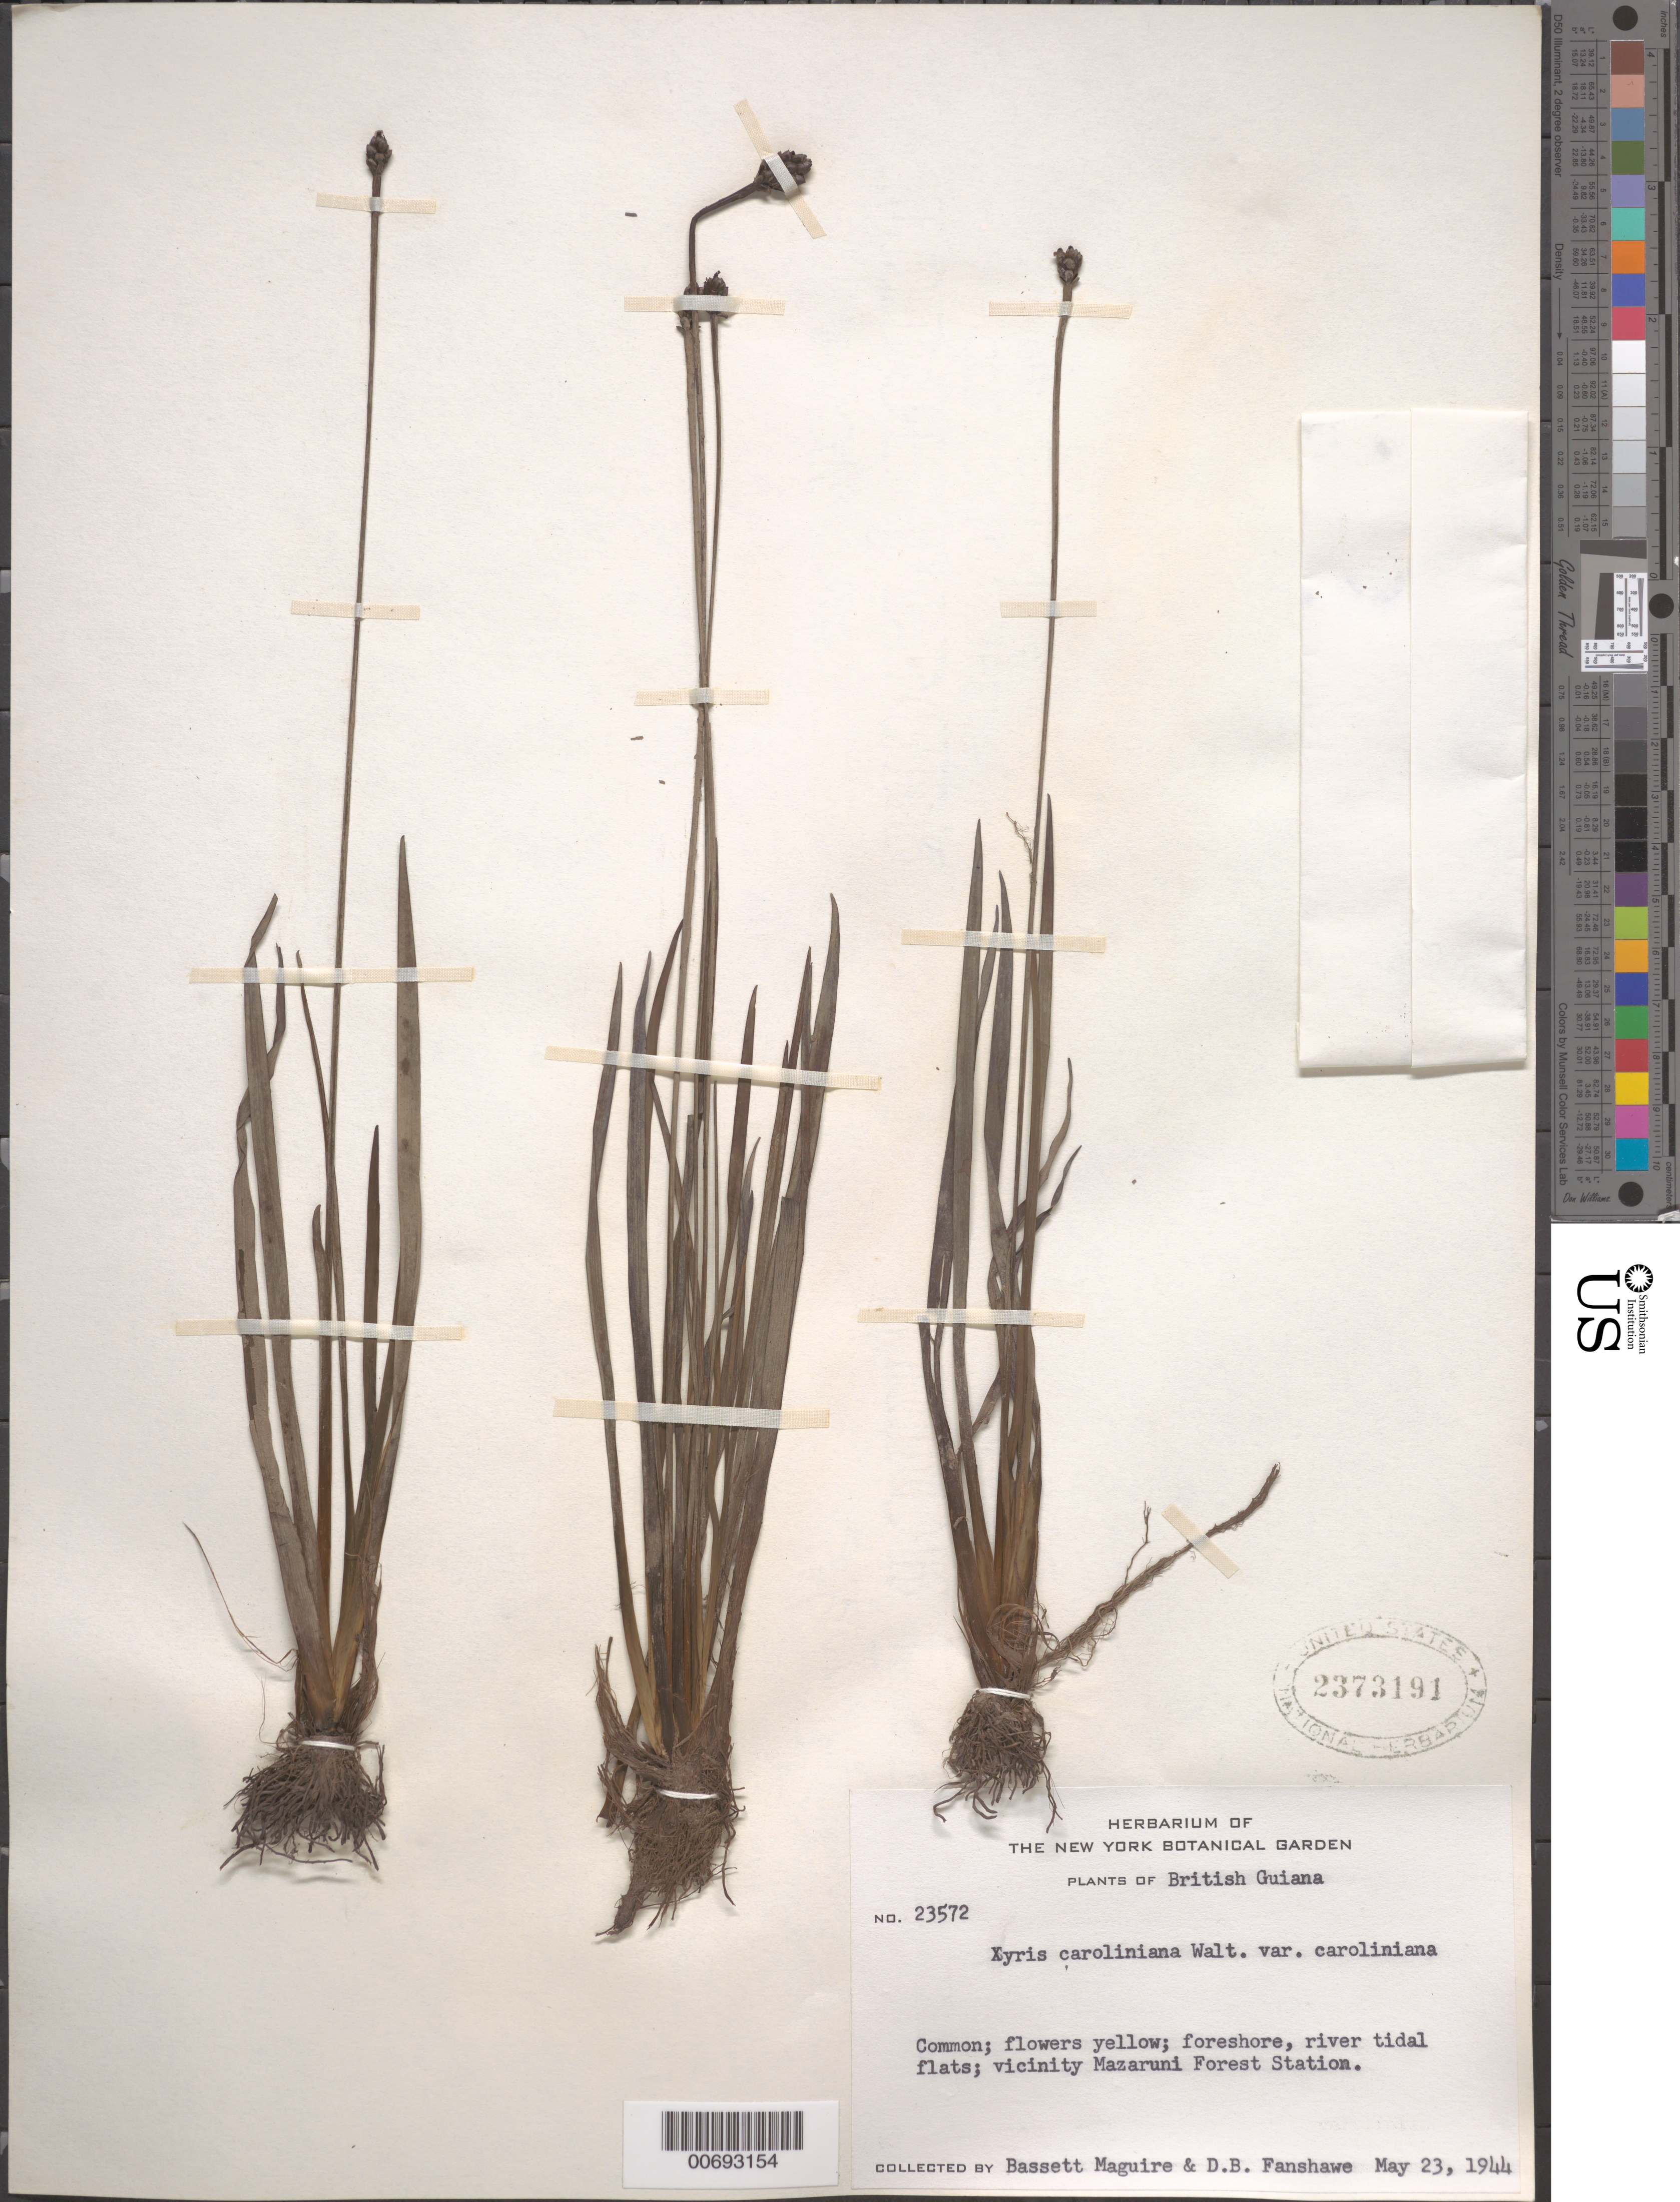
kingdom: Plantae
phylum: Tracheophyta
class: Liliopsida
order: Poales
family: Xyridaceae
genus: Xyris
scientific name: Xyris caroliniana var. caroliniana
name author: Walter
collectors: B. Maguire & D. B. Fanshawe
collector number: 23572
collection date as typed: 23-May-44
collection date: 1944-05-23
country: Guyana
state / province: Cuyuni-Mazaruni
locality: Mazaruni Forest Station, vic.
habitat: River tidal flats, foreshore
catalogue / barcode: US 2373191